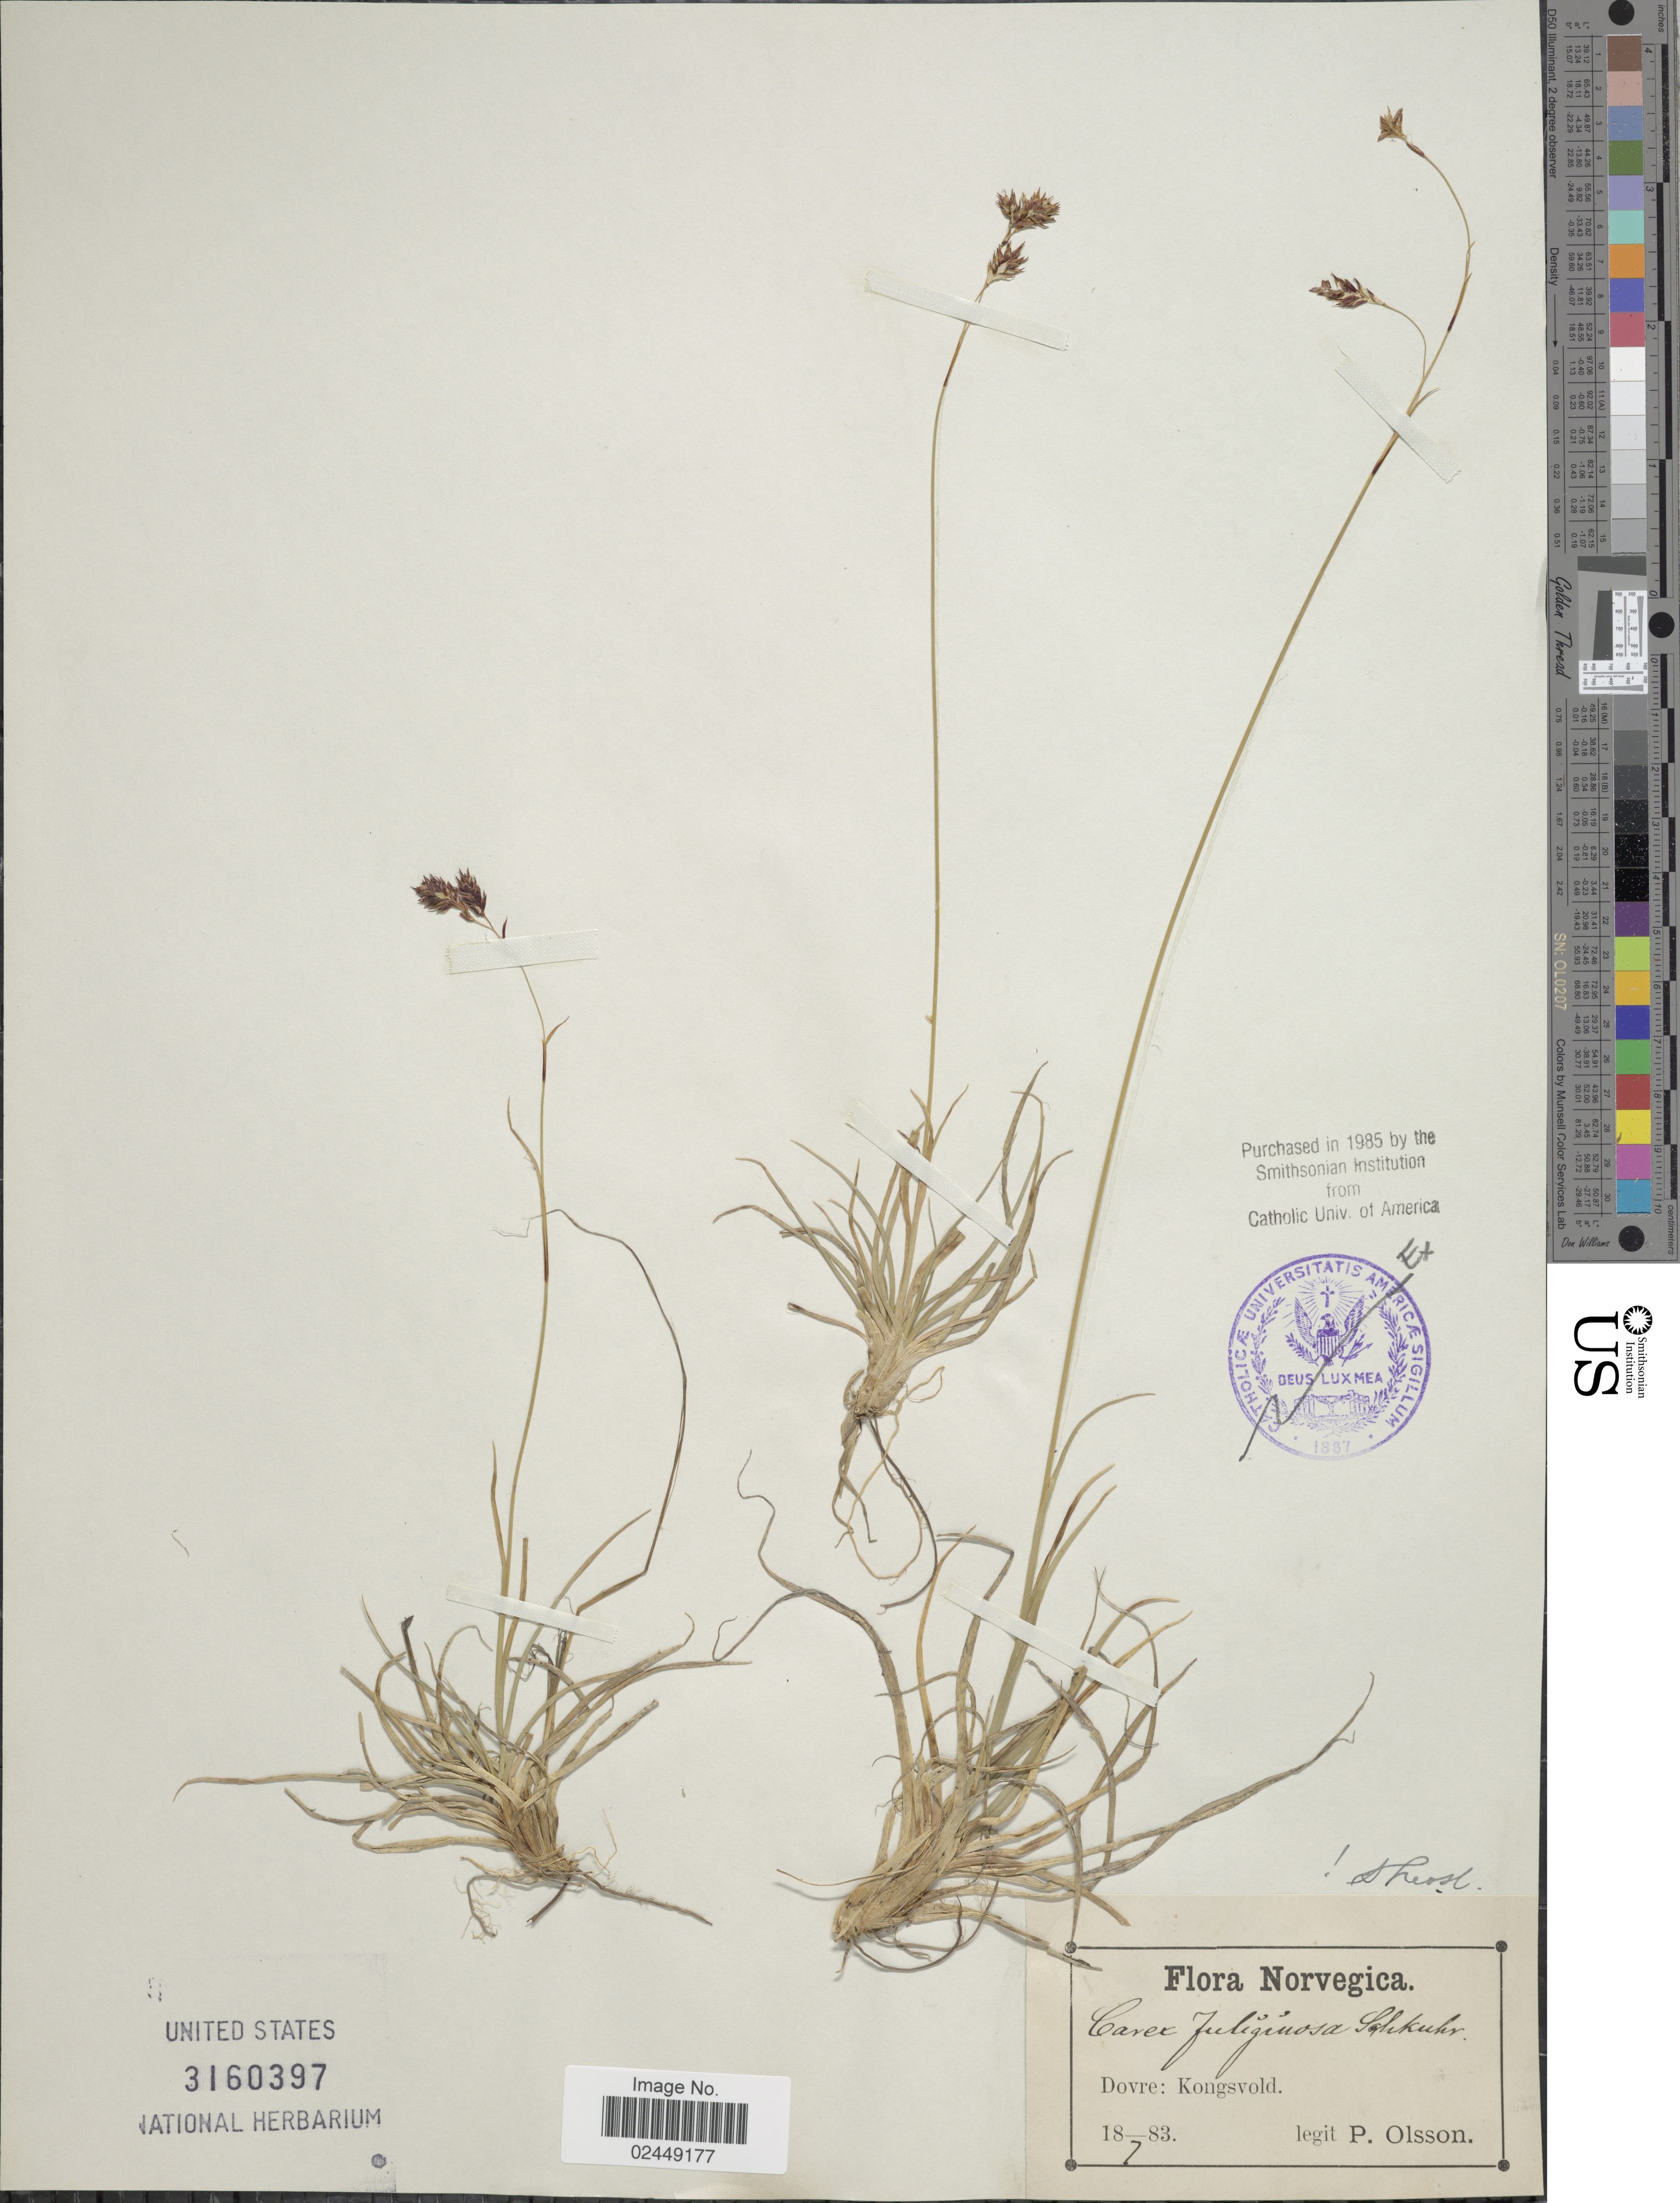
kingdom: Plantae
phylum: Tracheophyta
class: Liliopsida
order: Poales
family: Cyperaceae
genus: Carex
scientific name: Carex fuliginosa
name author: Schkuhr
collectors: P. Olsson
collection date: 1883-07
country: Norway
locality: Dovre: Kongsvold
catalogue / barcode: US 3160397